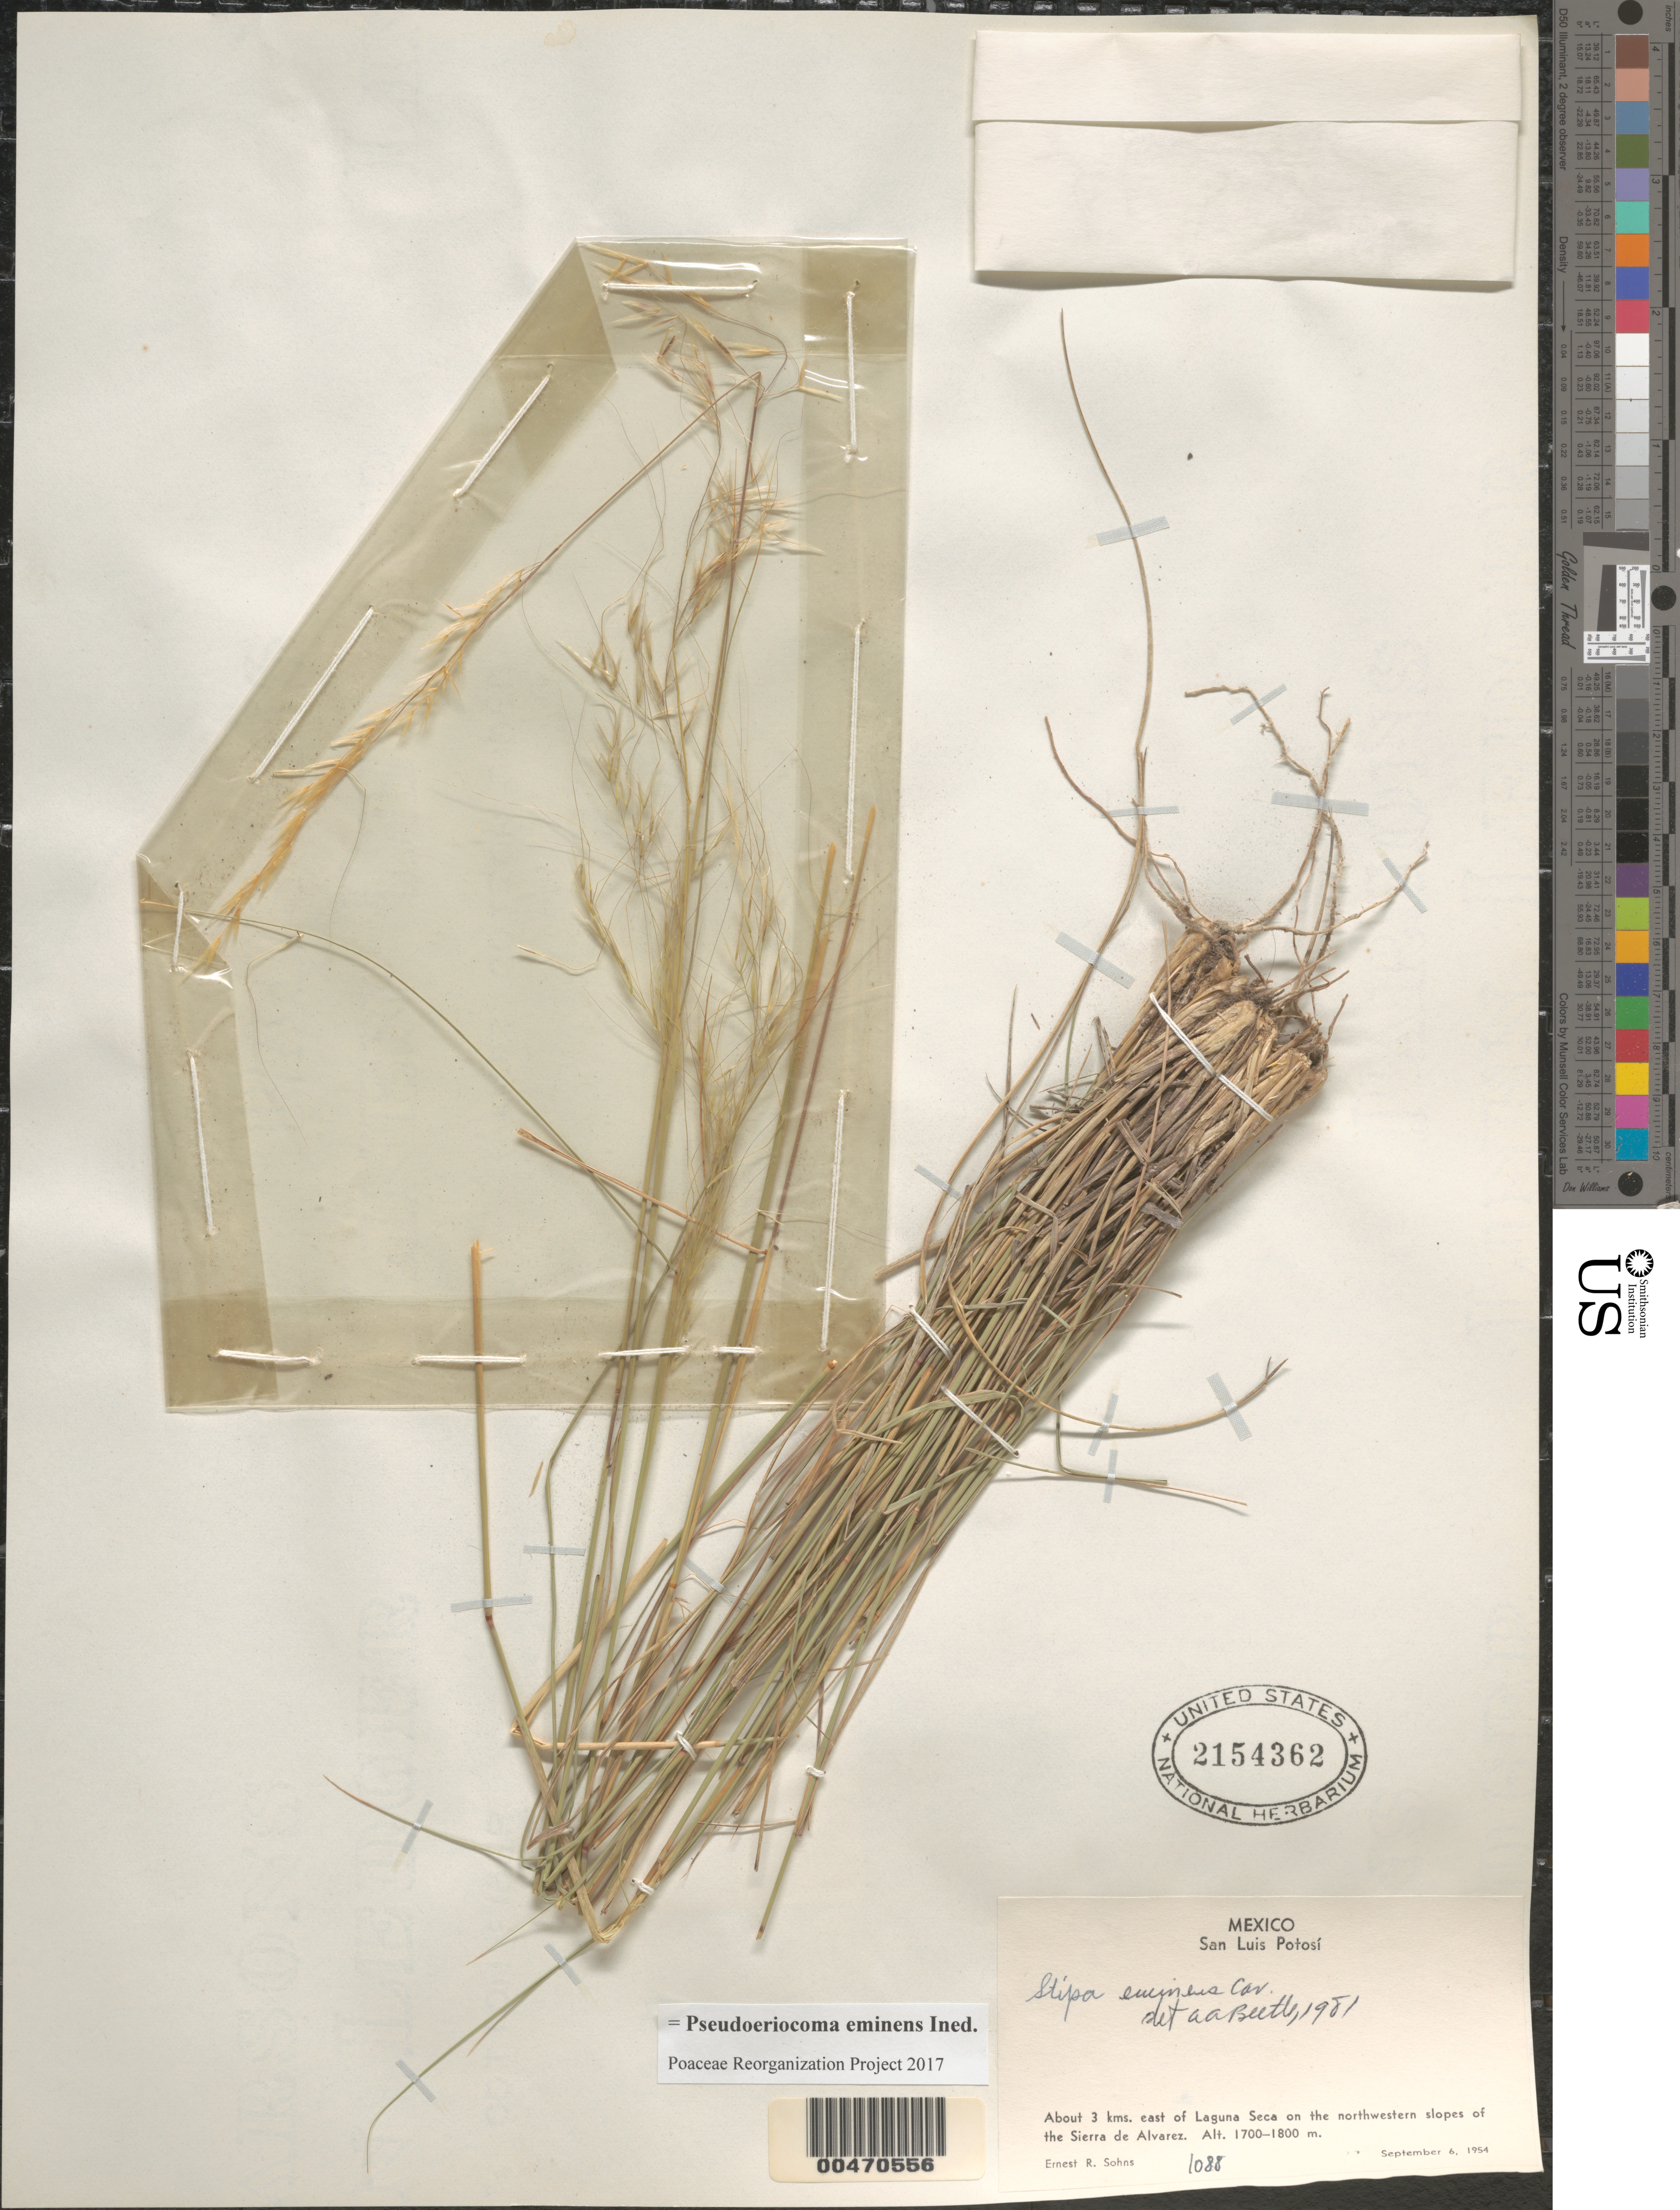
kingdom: Plantae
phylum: Tracheophyta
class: Liliopsida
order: Poales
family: Poaceae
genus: Pseudoeriocoma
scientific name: Pseudoeriocoma eminens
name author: (Cav.) Romasch.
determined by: Poaceae Reorganization Project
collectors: E. R. Sohns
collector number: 1088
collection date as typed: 6 Sep 1954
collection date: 1954-09-06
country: Mexico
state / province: San Luis Potosi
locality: About 3 km E of Laguna Seca on the NW slopes of the Sierra de Alvarez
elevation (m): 1700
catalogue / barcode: US 2154362